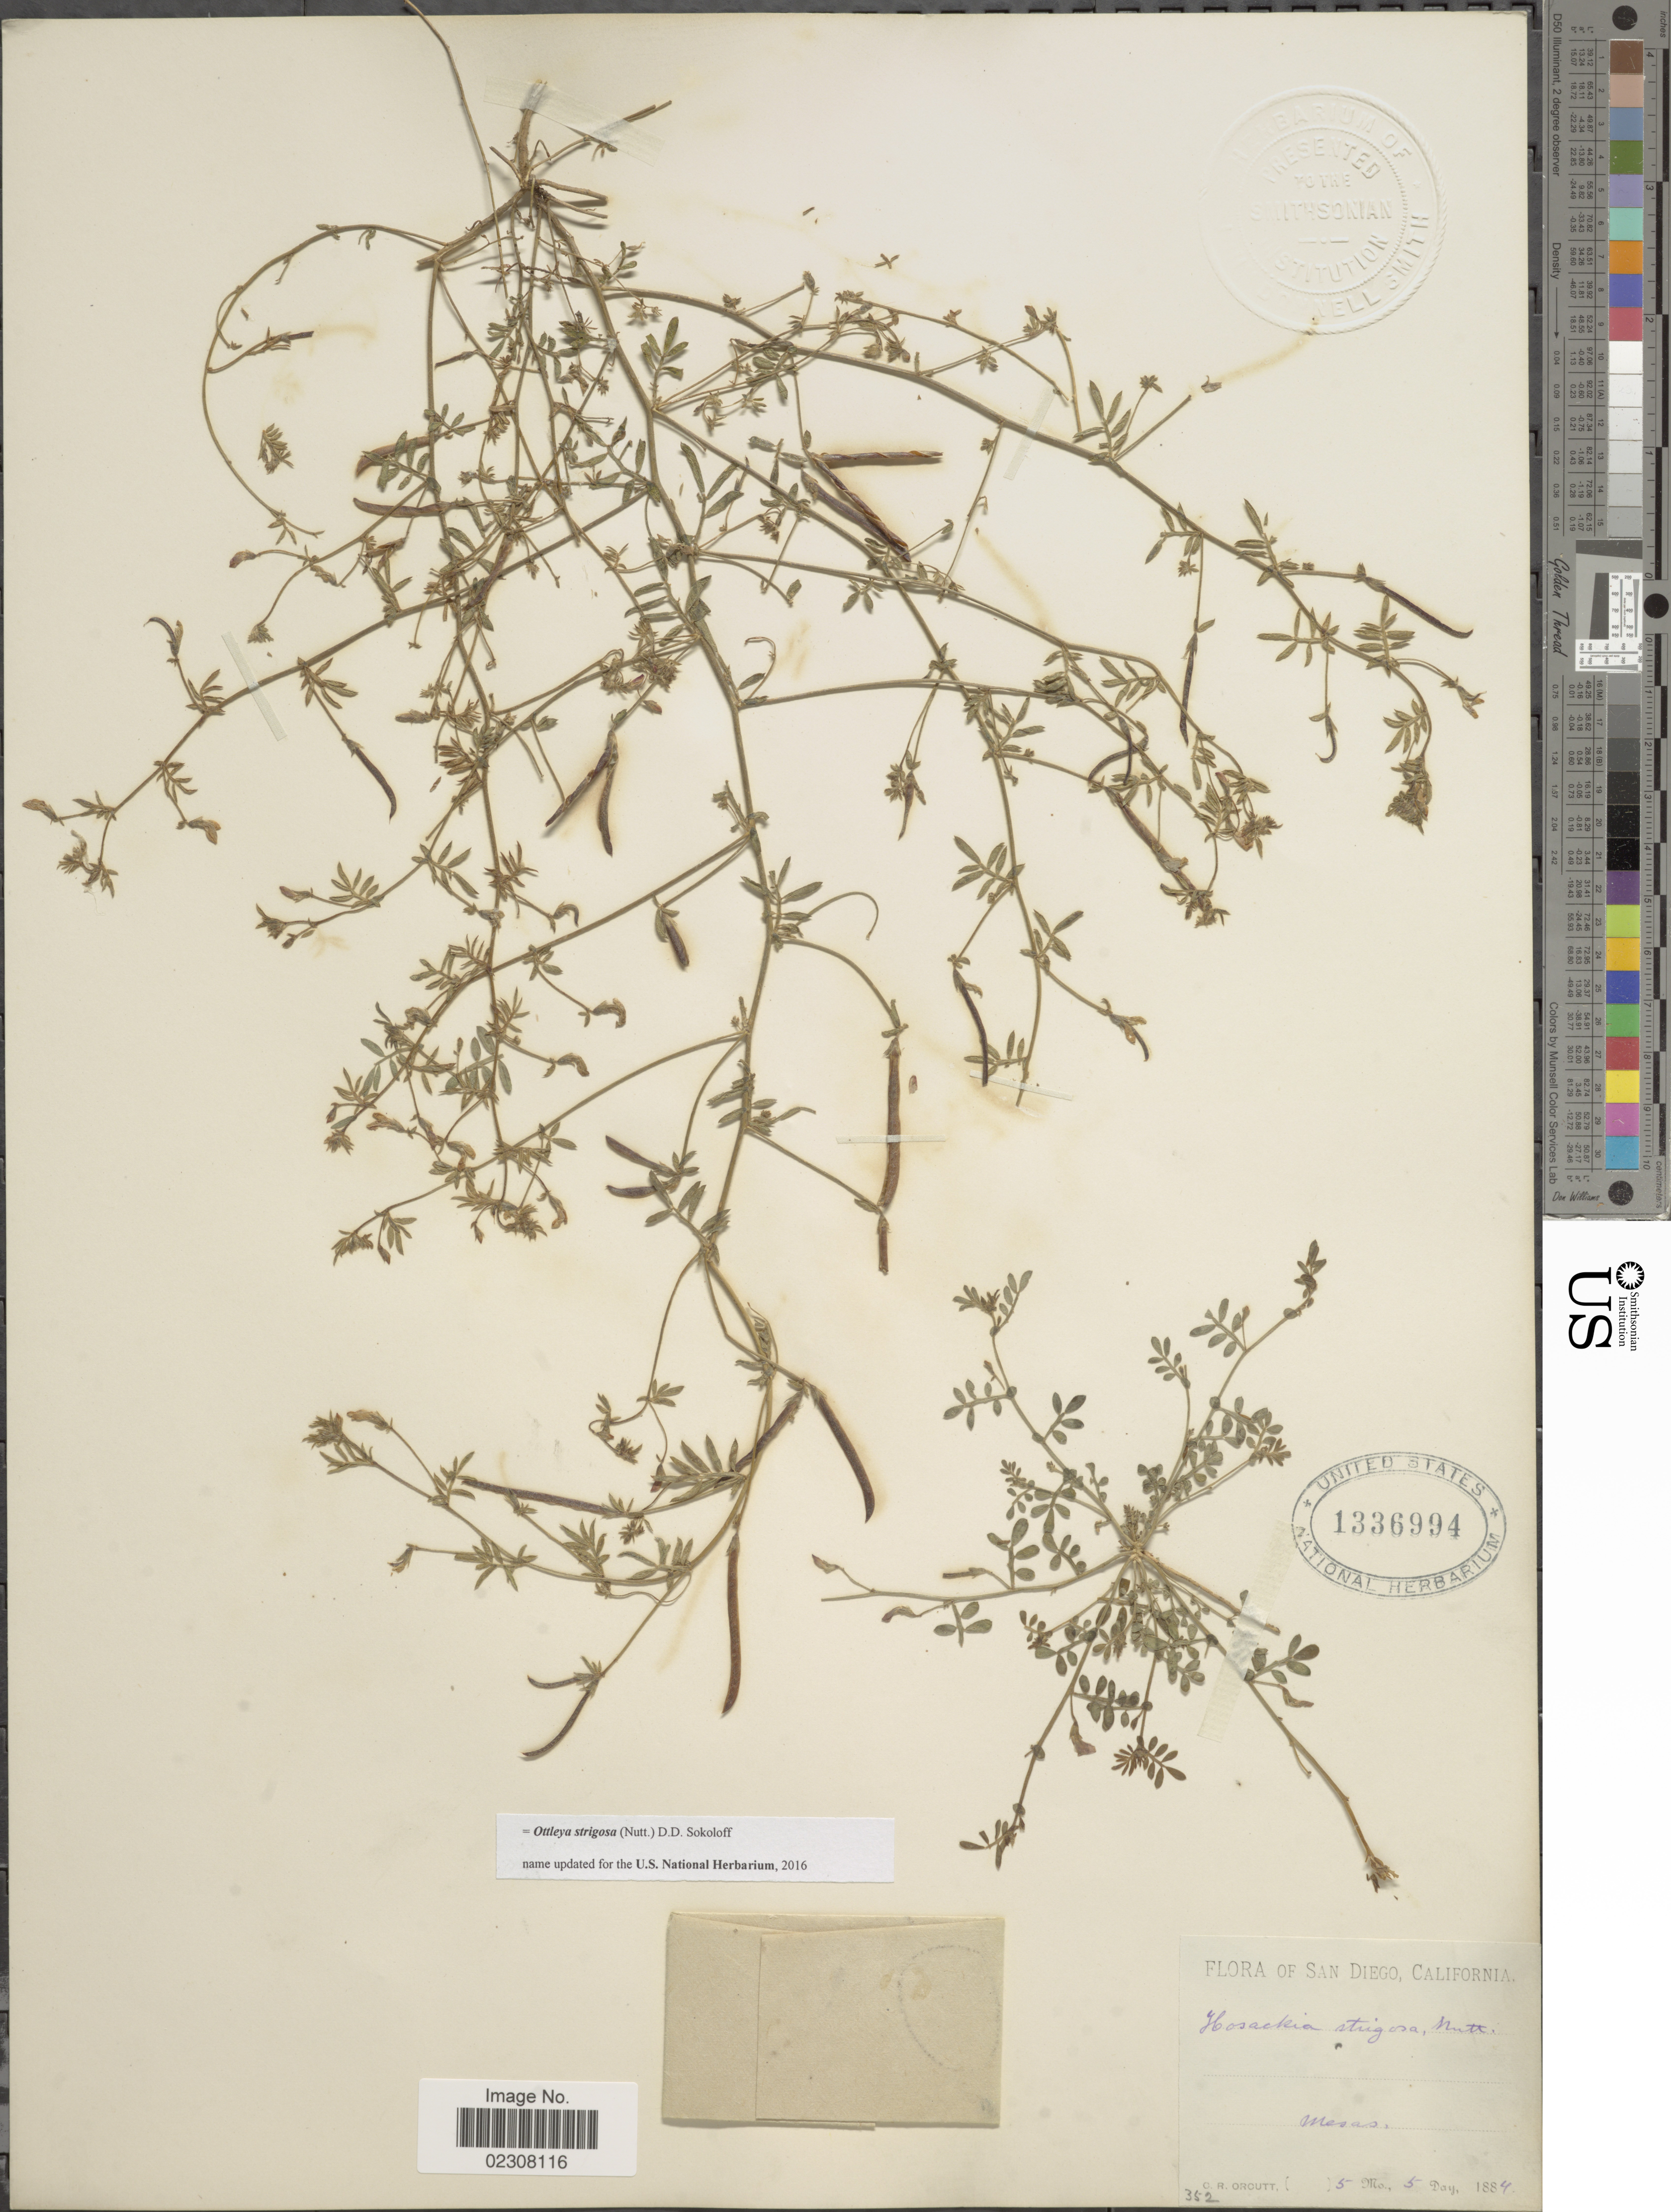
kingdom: Plantae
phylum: Tracheophyta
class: Magnoliopsida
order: Fabales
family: Fabaceae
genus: Ottleya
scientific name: Ottleya strigosa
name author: (Nutt.) D.D. Sokoloff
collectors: C. R. Orcutt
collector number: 352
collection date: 1884-05-05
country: United States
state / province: California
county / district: San Diego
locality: San Diego, Mesas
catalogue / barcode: US 1336994